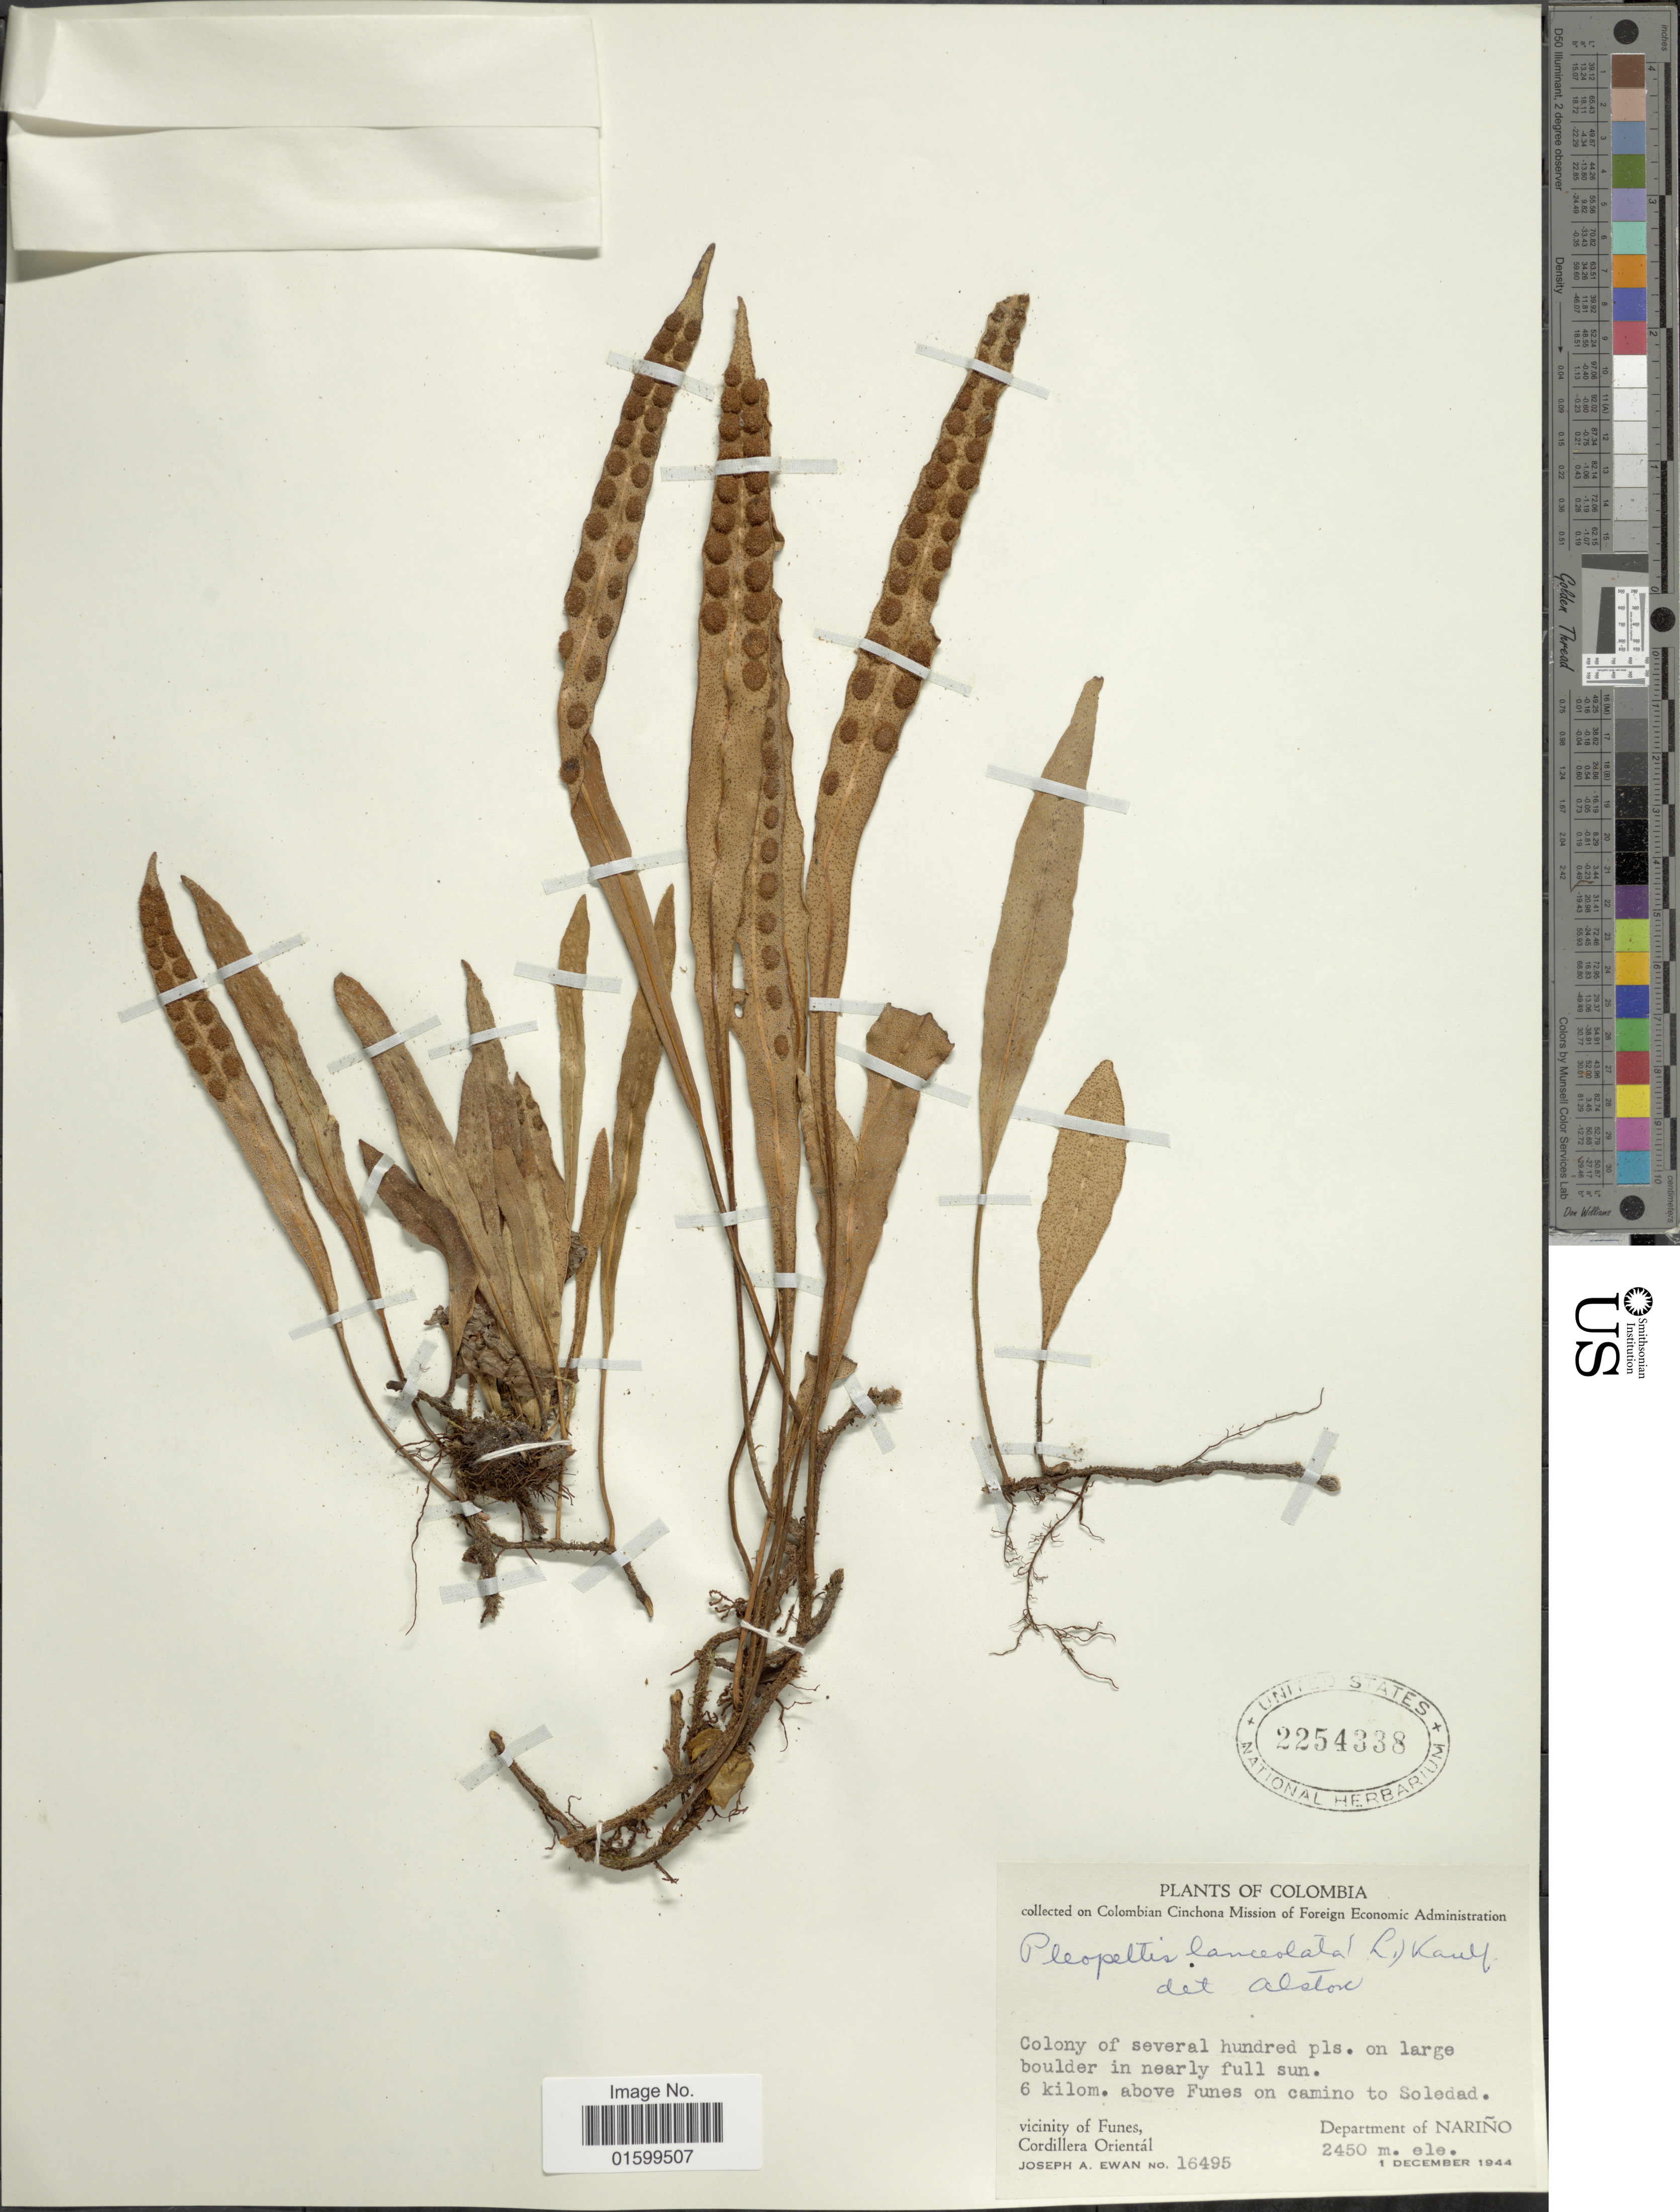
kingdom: Plantae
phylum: Tracheophyta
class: Polypodiopsida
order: Polypodiales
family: Polypodiaceae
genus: Pleopeltis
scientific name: Pleopeltis macrocarpa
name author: (Bory ex Willd.) Kaulf.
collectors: J. A. Ewan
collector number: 16495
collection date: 1944-12-01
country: Colombia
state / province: Nariño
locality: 6 kilom. above Funes on camino to Soledad, Department of Narino, vicinity of Funes, Cordillera Oriental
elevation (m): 2450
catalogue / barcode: US 2254338